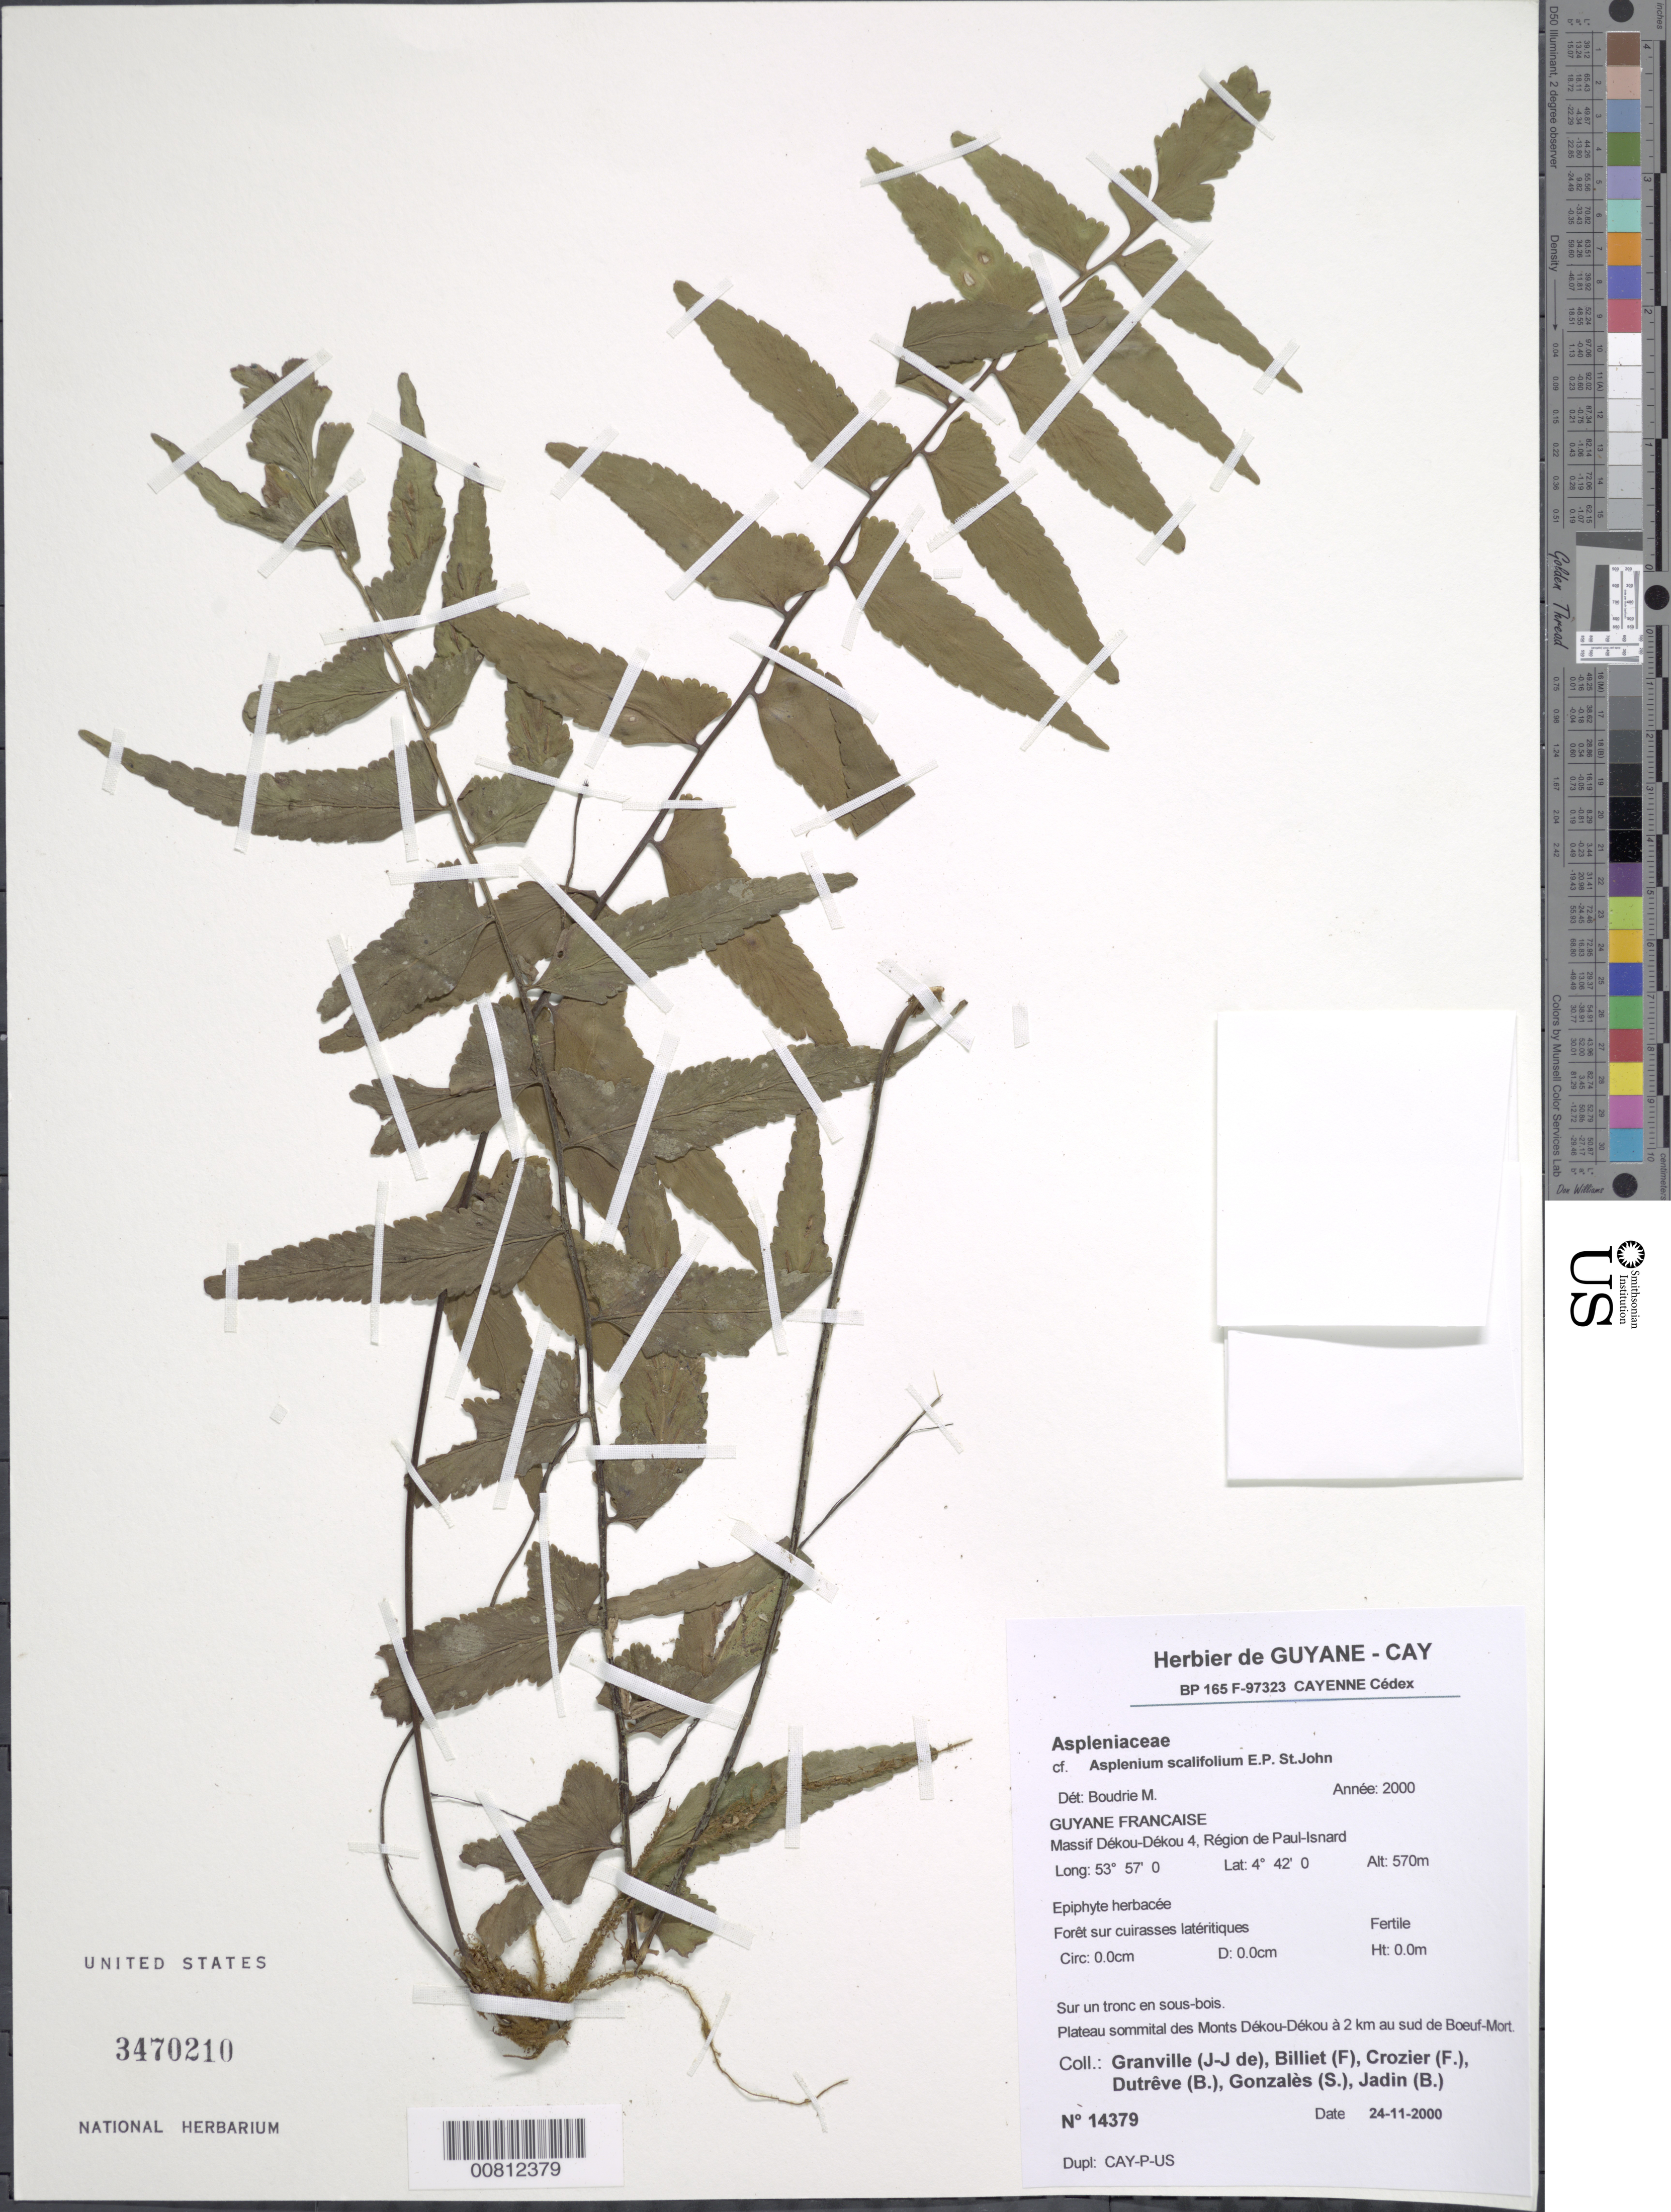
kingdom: Plantae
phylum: Tracheophyta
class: Polypodiopsida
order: Polypodiales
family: Aspleniaceae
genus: Asplenium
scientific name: Asplenium salicifolium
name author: L.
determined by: Boudrie, M.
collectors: J.-J. de Granville, F. Billiet, F. Crozier, B. Dutrêve, S. Gonzales & B. Jadin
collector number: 14379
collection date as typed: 24-Nov-00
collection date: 2000-11-24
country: French Guiana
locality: Massif Dékou-Dékou 4, région de Paul-Isnard; 2 km au sud de Boeuf-Mort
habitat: Forêt sure cuirasses latéritiques; sur un trunc en sous-bois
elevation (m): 570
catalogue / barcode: US 3470210